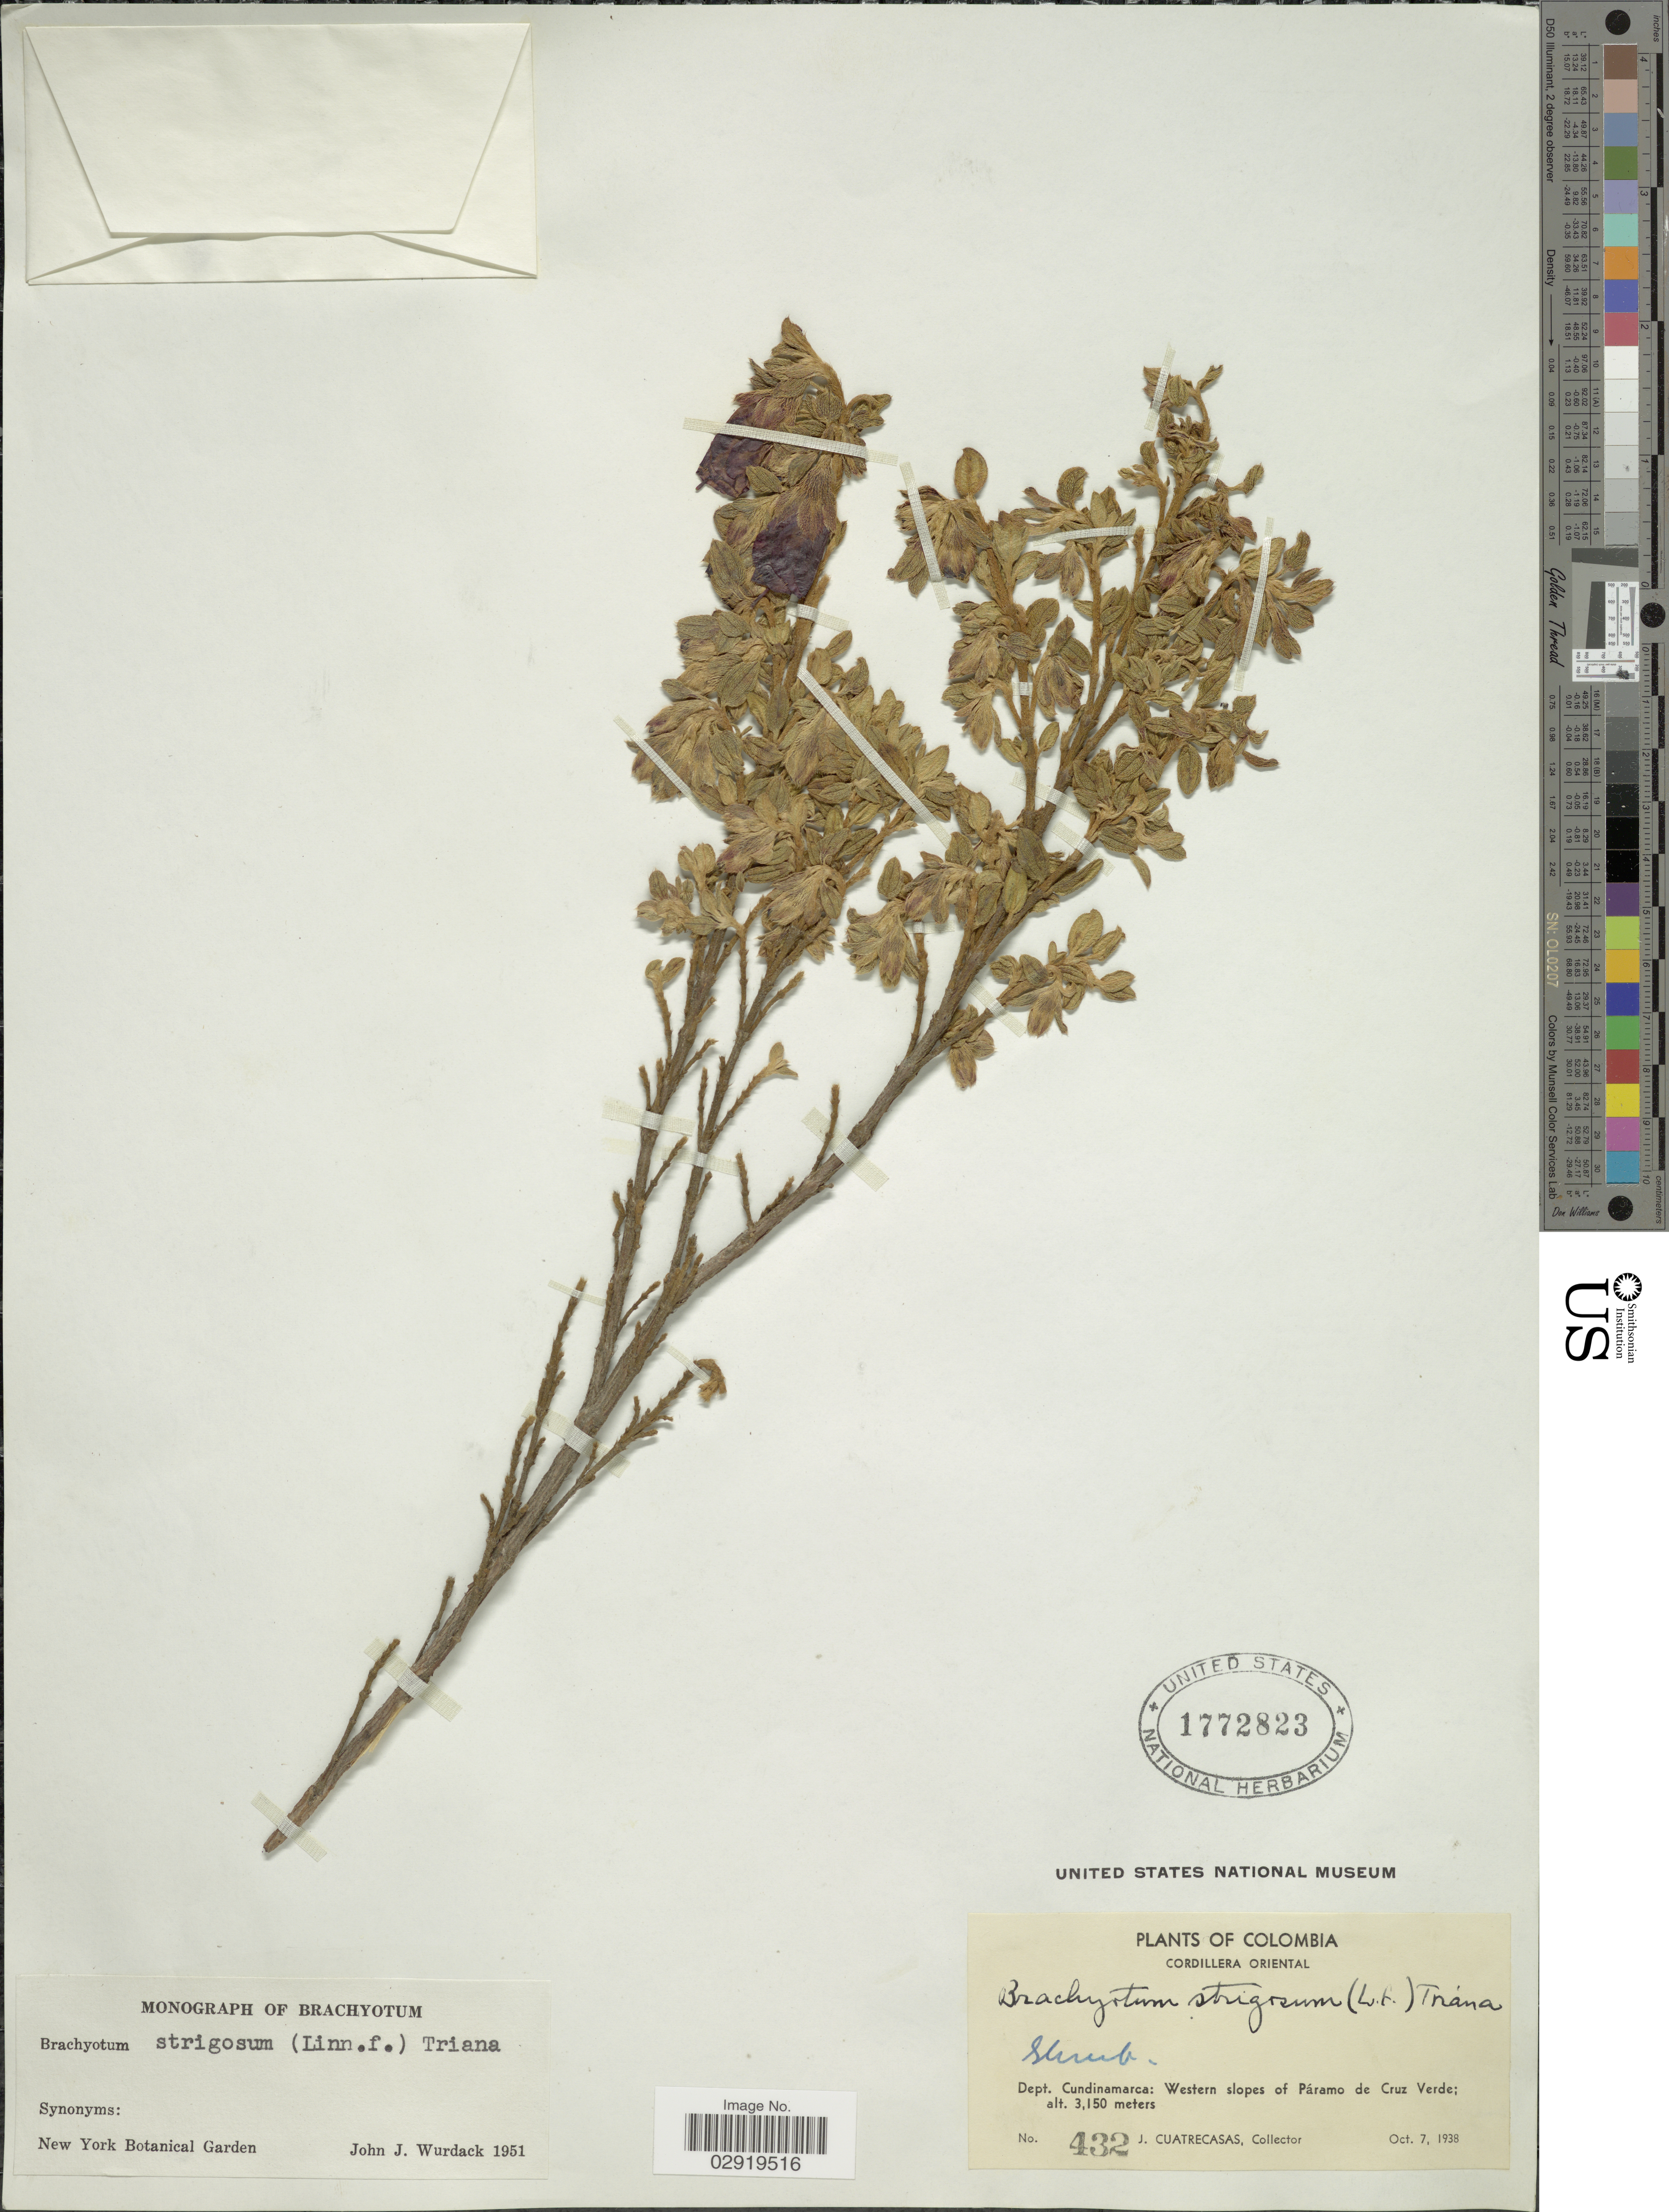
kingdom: Plantae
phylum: Tracheophyta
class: Magnoliopsida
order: Myrtales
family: Melastomataceae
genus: Brachyotum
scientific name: Brachyotum strigosum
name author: (L. f.) Triana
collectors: J. Cuatrecasas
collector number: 432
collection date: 1938-10-07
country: Colombia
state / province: Cundinamarca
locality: Cordillera Oriental. Dept. Cundinamarca: Western slopes of Páramo de Cruz Verde.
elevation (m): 3150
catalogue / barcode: US 1772823